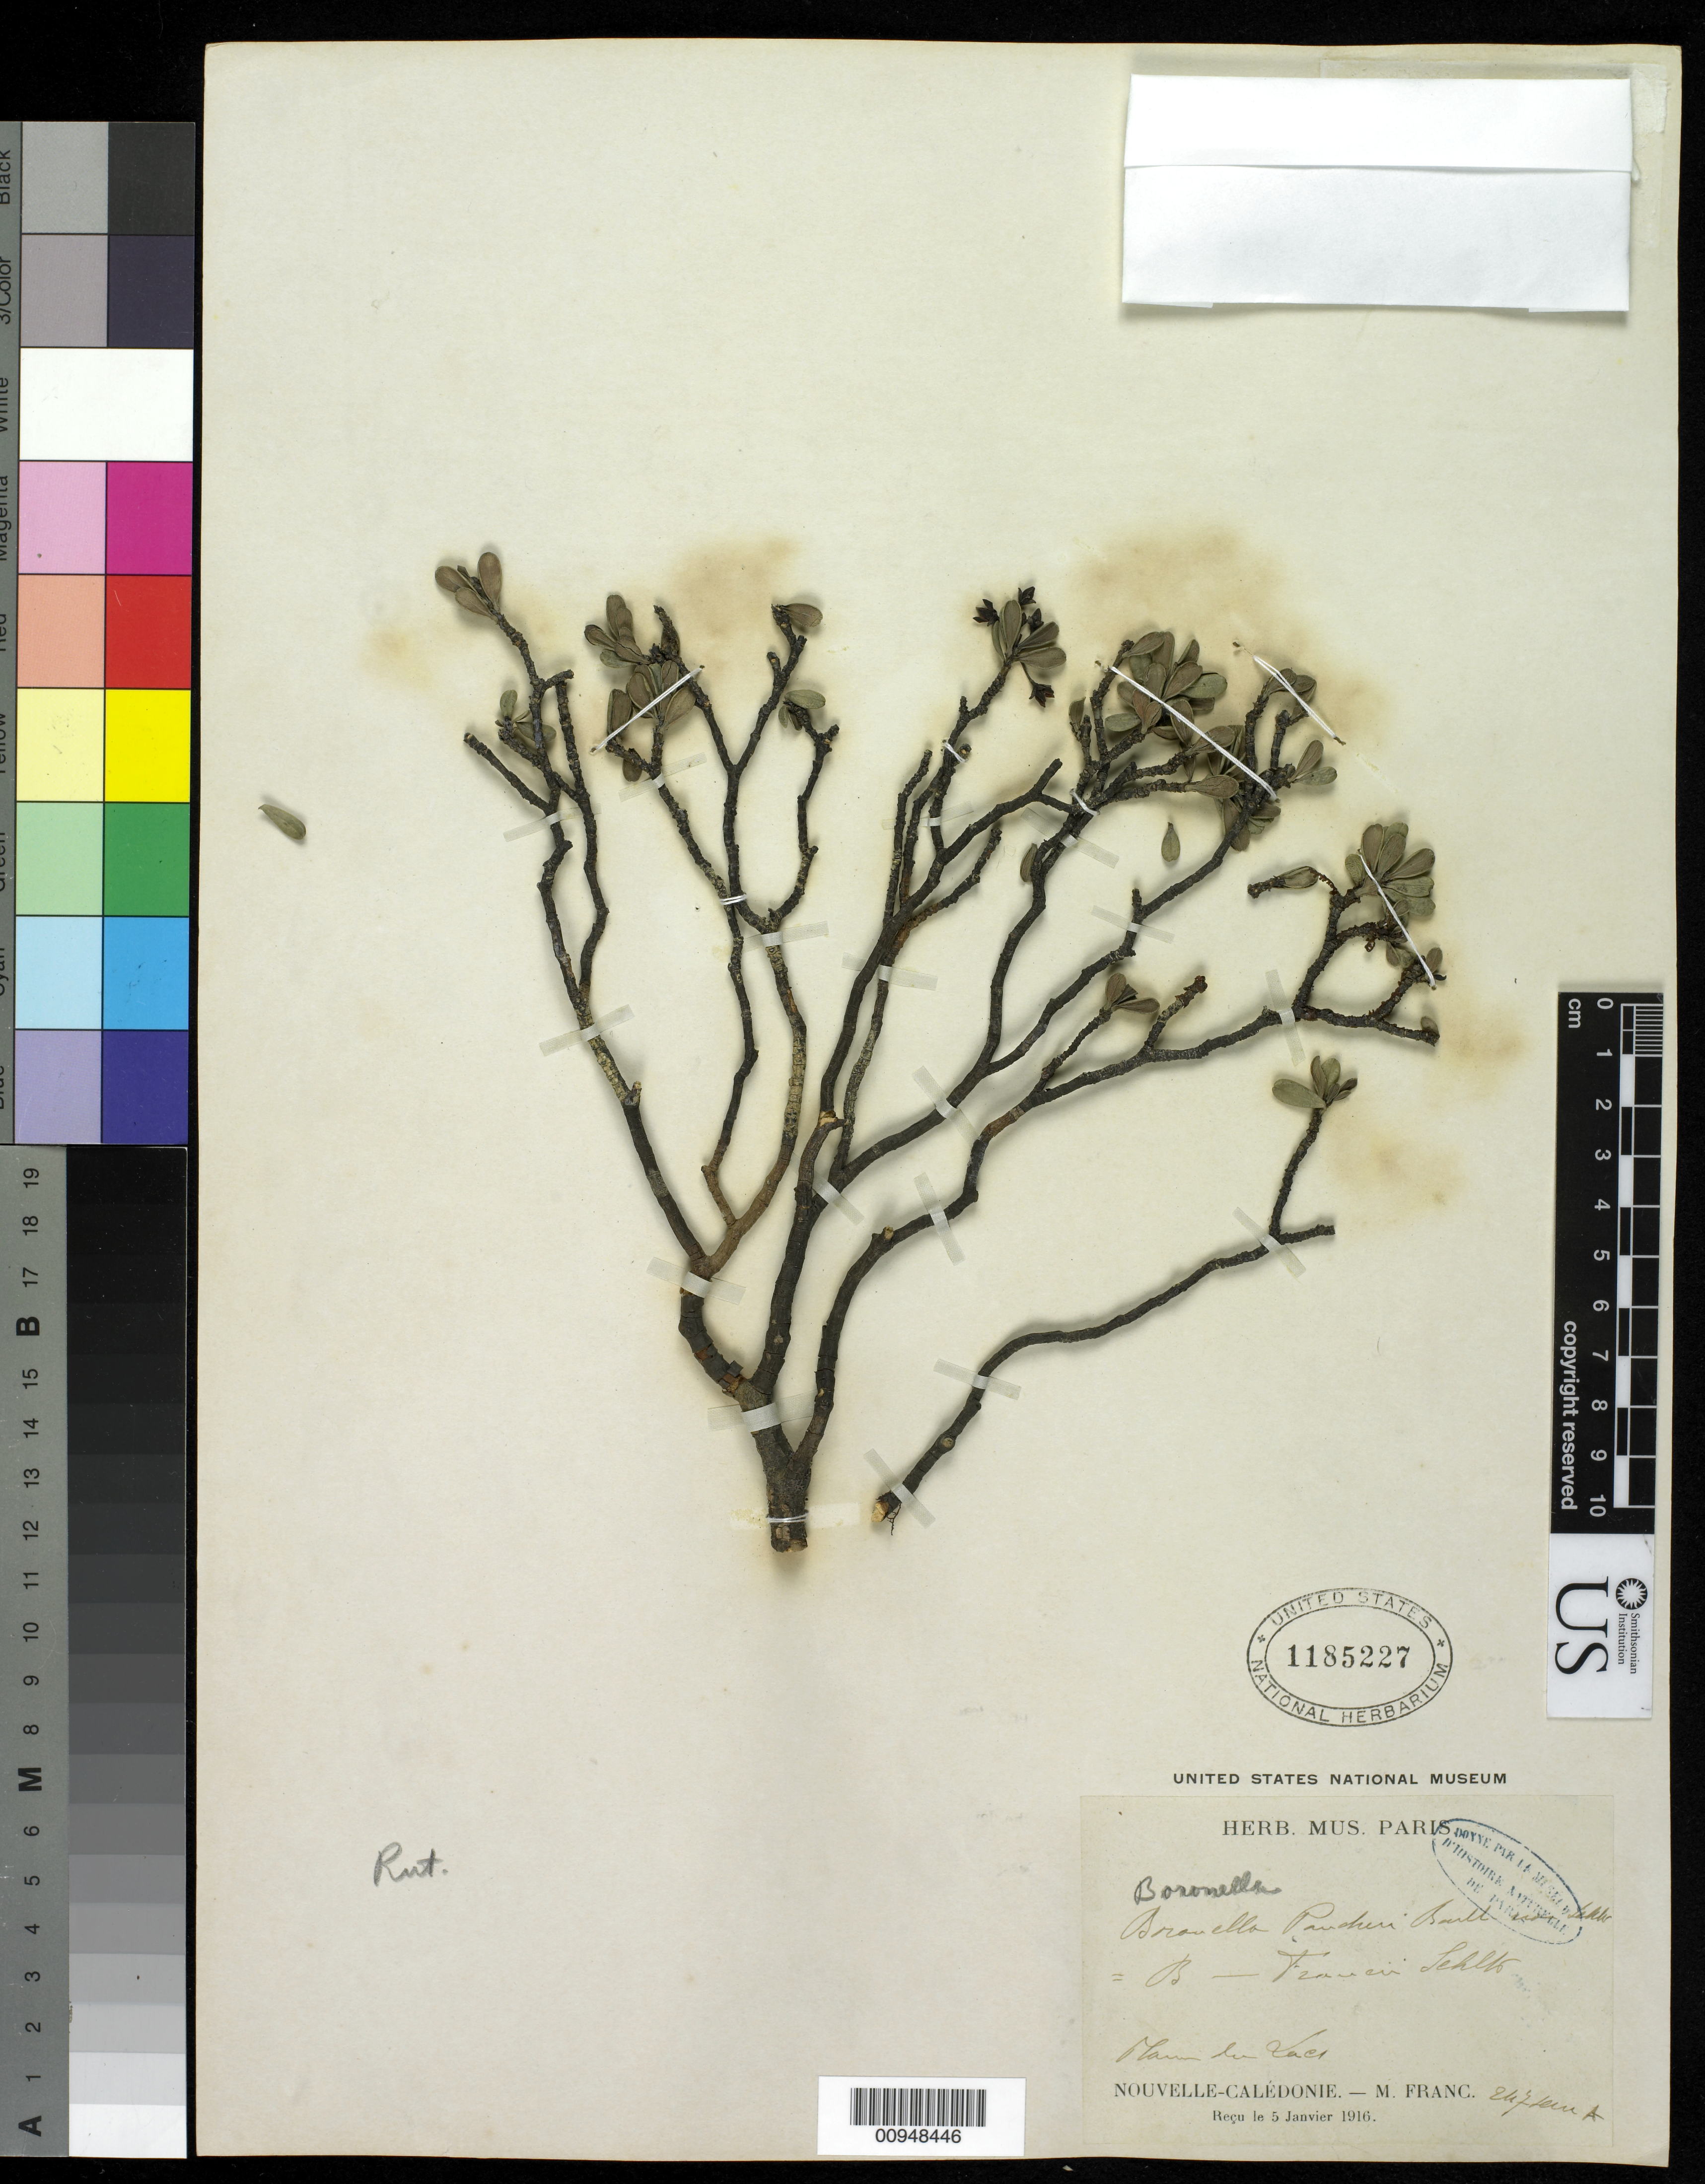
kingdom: Plantae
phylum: Tracheophyta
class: Magnoliopsida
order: Sapindales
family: Rutaceae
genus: Boronia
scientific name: Boronia pancheri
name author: (Baill.) Duretto & Bayly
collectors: M. Franc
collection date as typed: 05 Jan 1916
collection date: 1916-01-05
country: New Caledonia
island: New Caledonia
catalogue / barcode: US 1185227